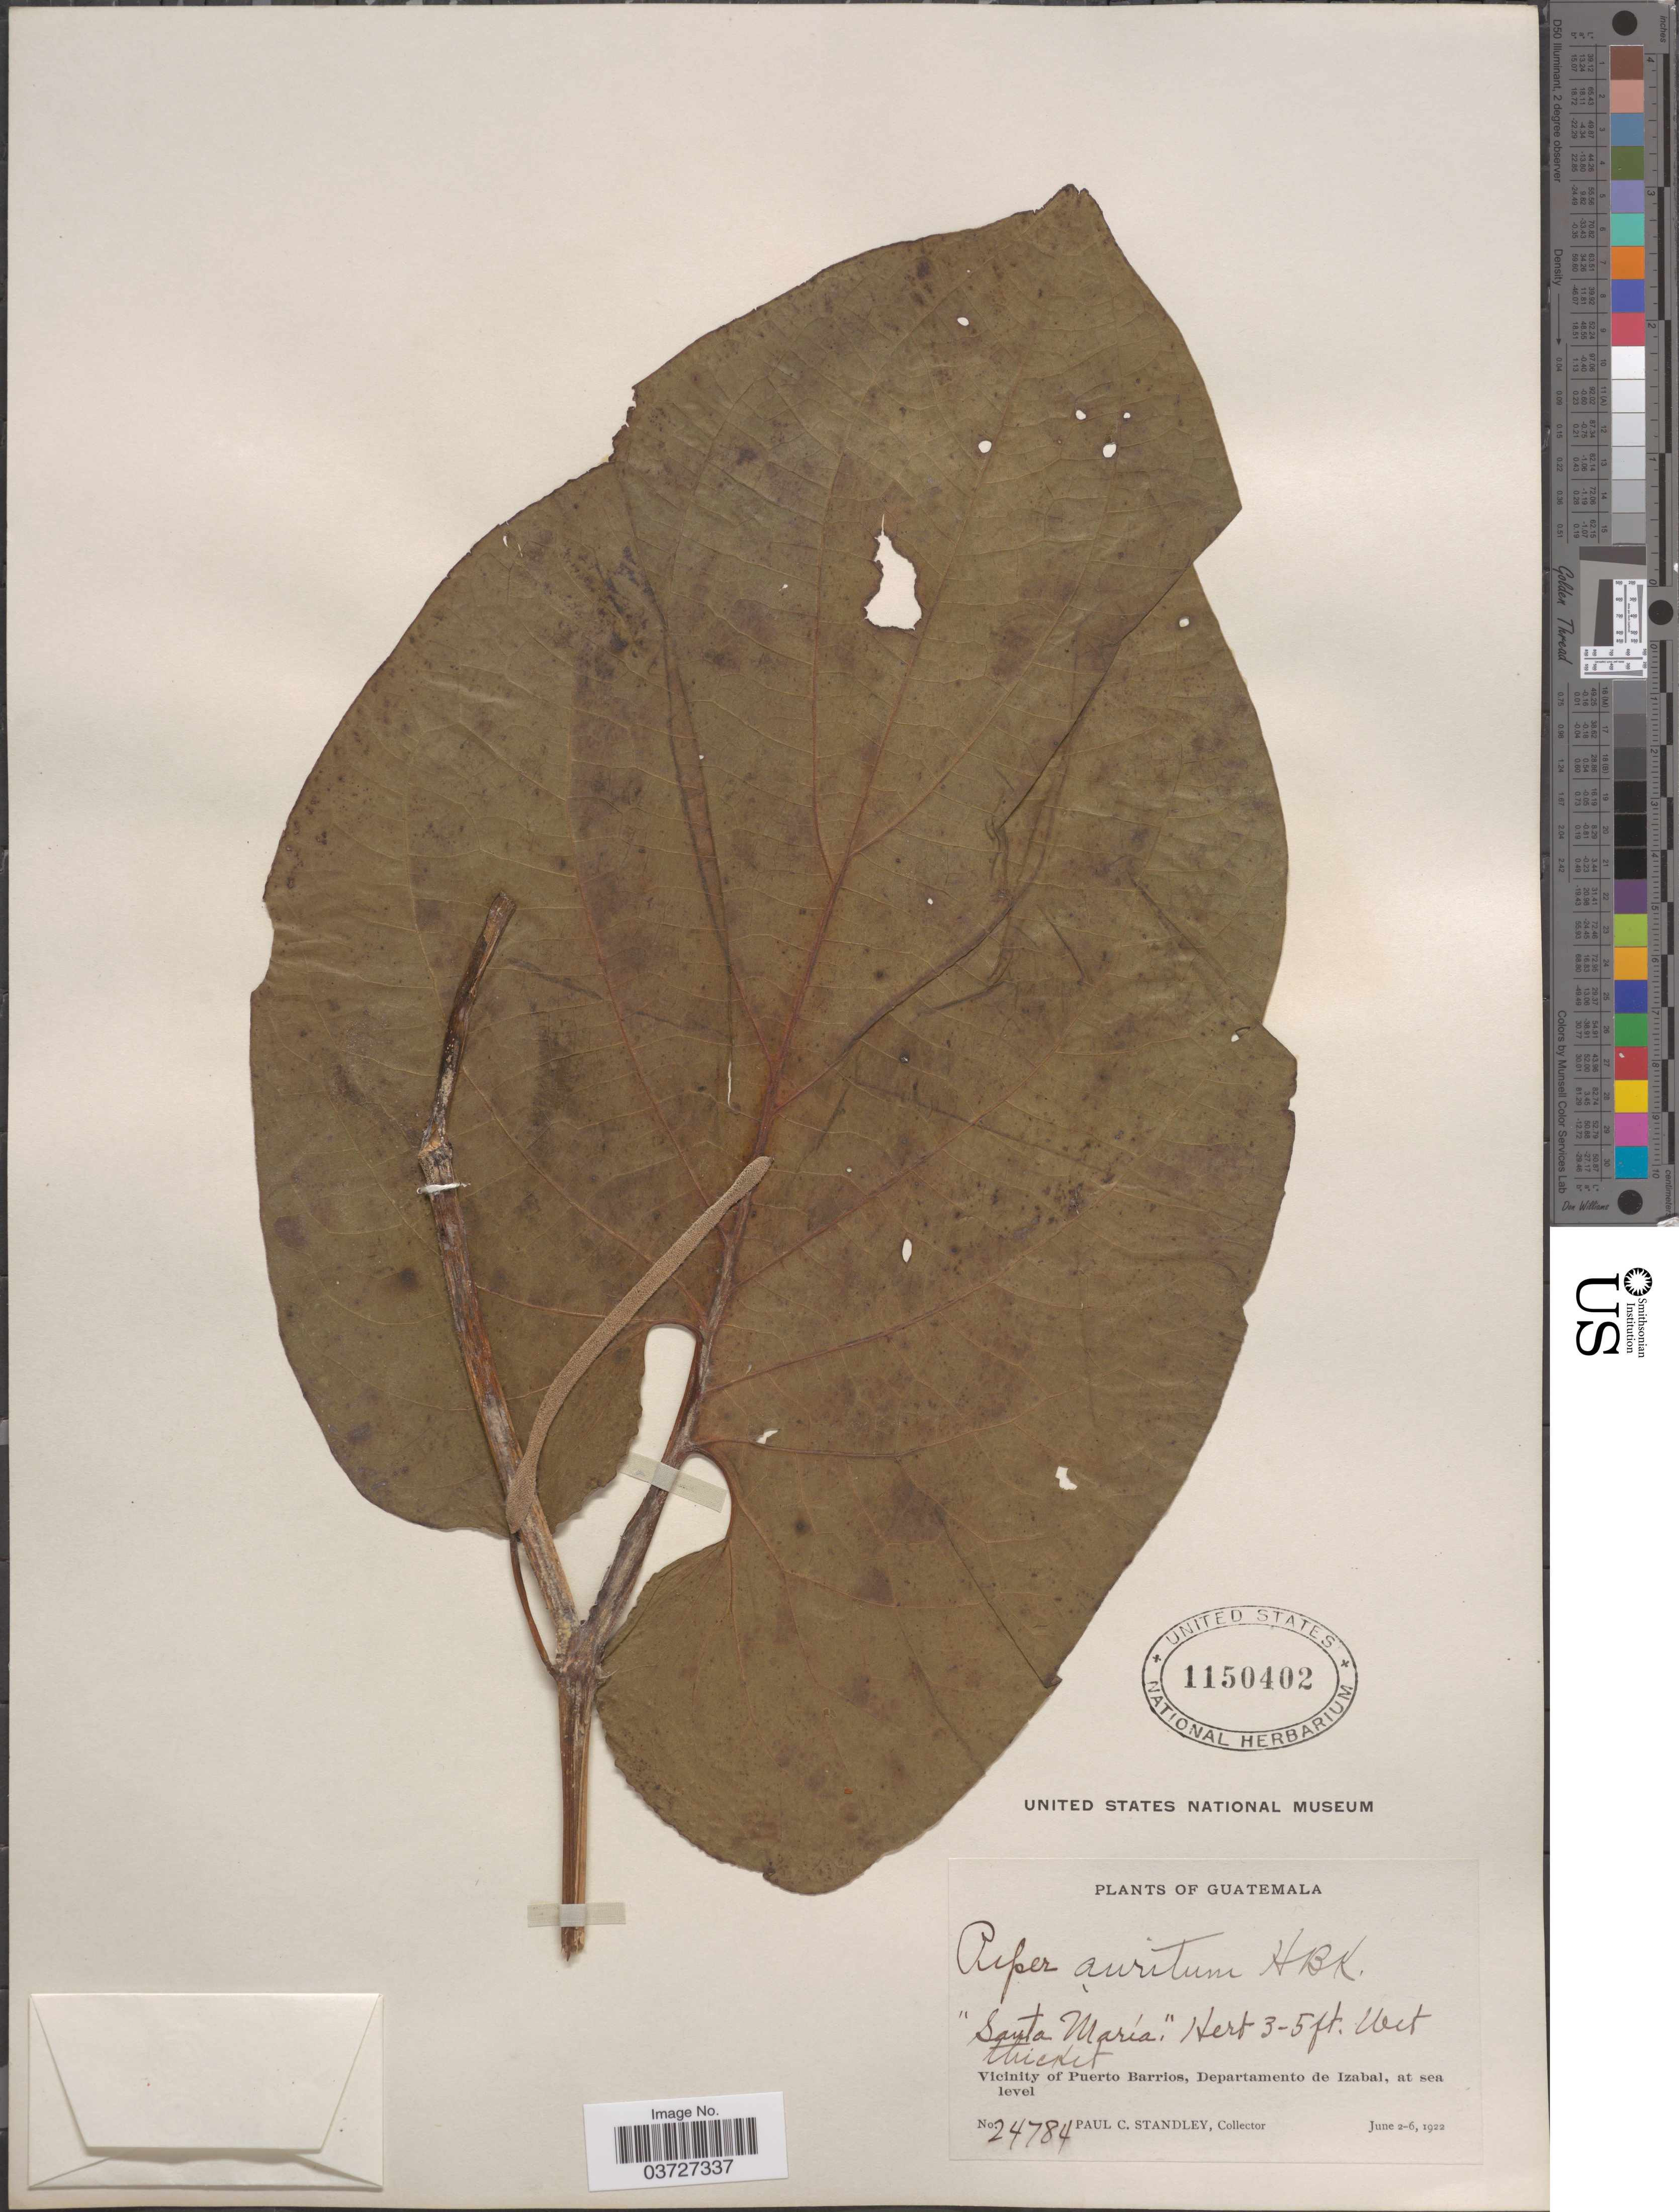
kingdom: Plantae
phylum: Tracheophyta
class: Magnoliopsida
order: Piperales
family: Piperaceae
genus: Piper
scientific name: Piper auritum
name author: Kunth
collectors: P. C. Standley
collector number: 24784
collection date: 1922-06-02/1922-06-06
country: Guatemala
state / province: Izabal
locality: Santa María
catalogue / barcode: US 1150402